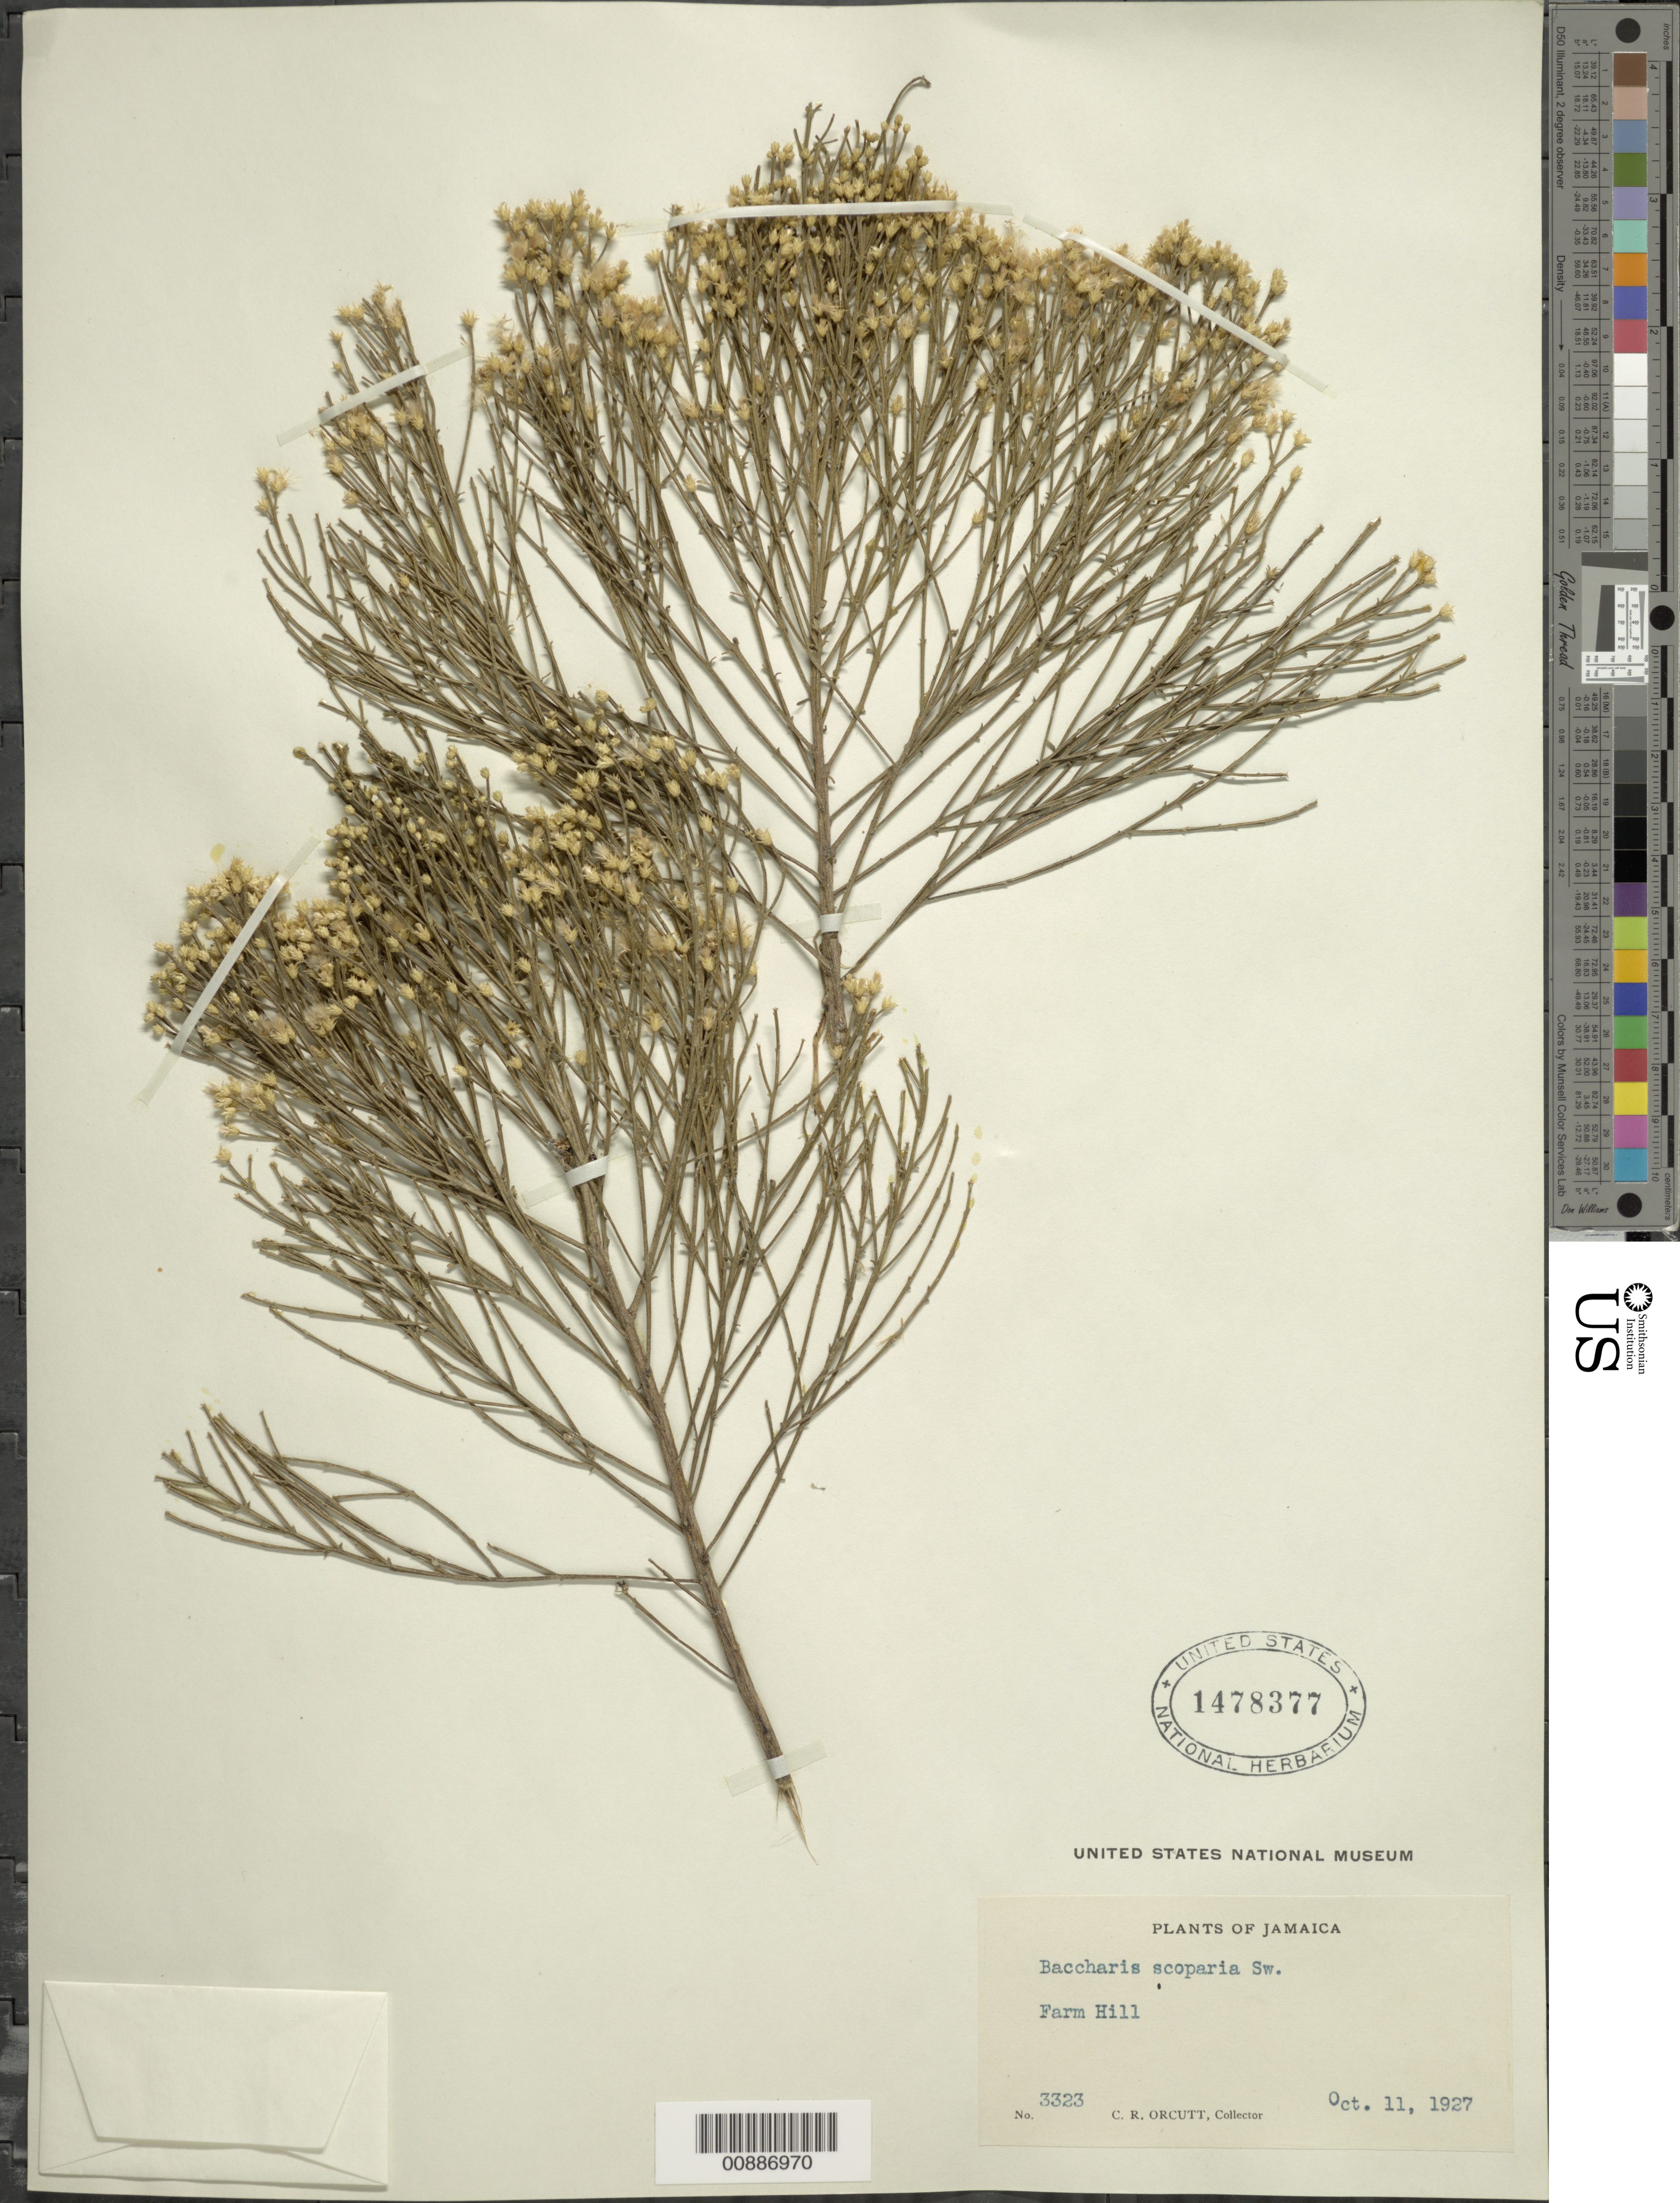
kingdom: Plantae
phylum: Tracheophyta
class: Magnoliopsida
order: Asterales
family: Asteraceae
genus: Baccharis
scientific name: Baccharis scoparia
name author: (L.) Sw.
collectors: C. R. Orcutt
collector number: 3323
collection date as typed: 11 Oct 1927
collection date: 1927-10-11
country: Jamaica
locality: Farm Hill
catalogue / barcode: US 1478377